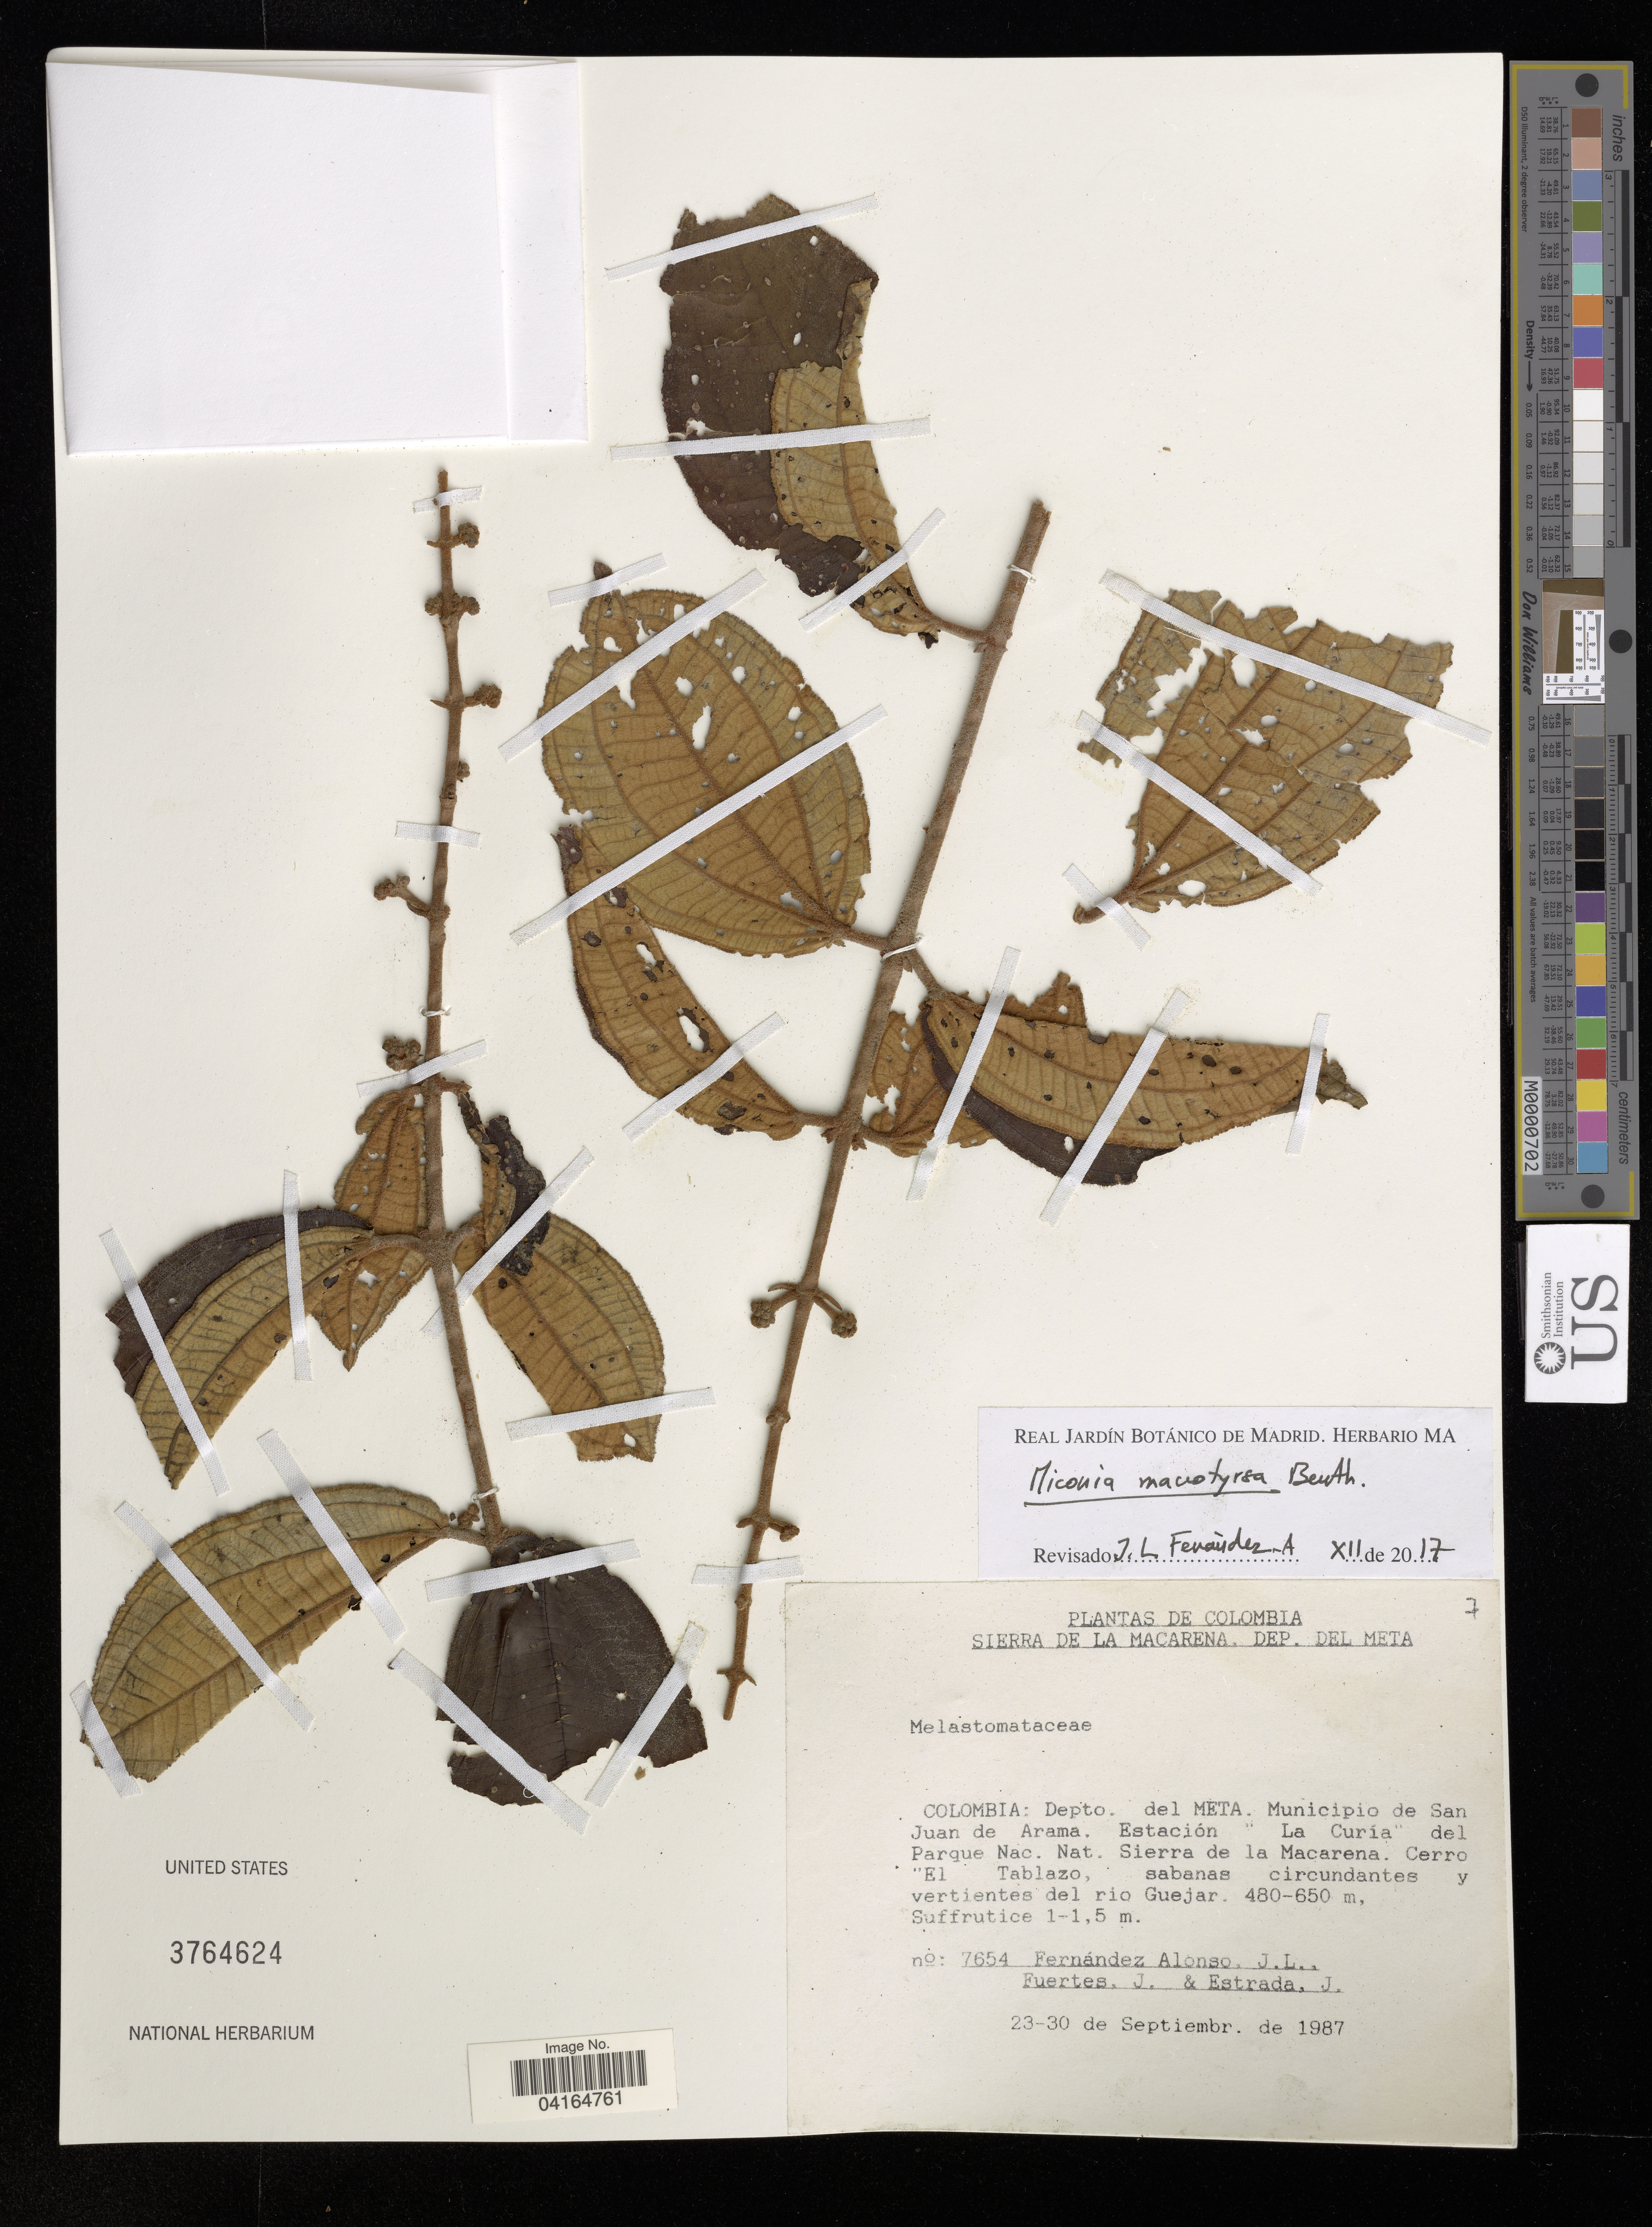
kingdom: Plantae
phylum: Tracheophyta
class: Magnoliopsida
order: Myrtales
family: Melastomataceae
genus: Miconia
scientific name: Miconia macrothyrsa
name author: Benth.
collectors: J. L. Fernández-Alonso, J. Fuertes & J. Estrada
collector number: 7654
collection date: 1987-09-23/1987-09-30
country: Colombia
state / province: Meta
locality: Sierra de la Macarena. Dep. del Meta. Municipio de San Juan de Arama. Estación "La Curía" del Parque Nac. Nat. Cerro "El Tablazo, sabanas circundantes y vertientes del rio Guejar.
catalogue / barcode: US 3764624